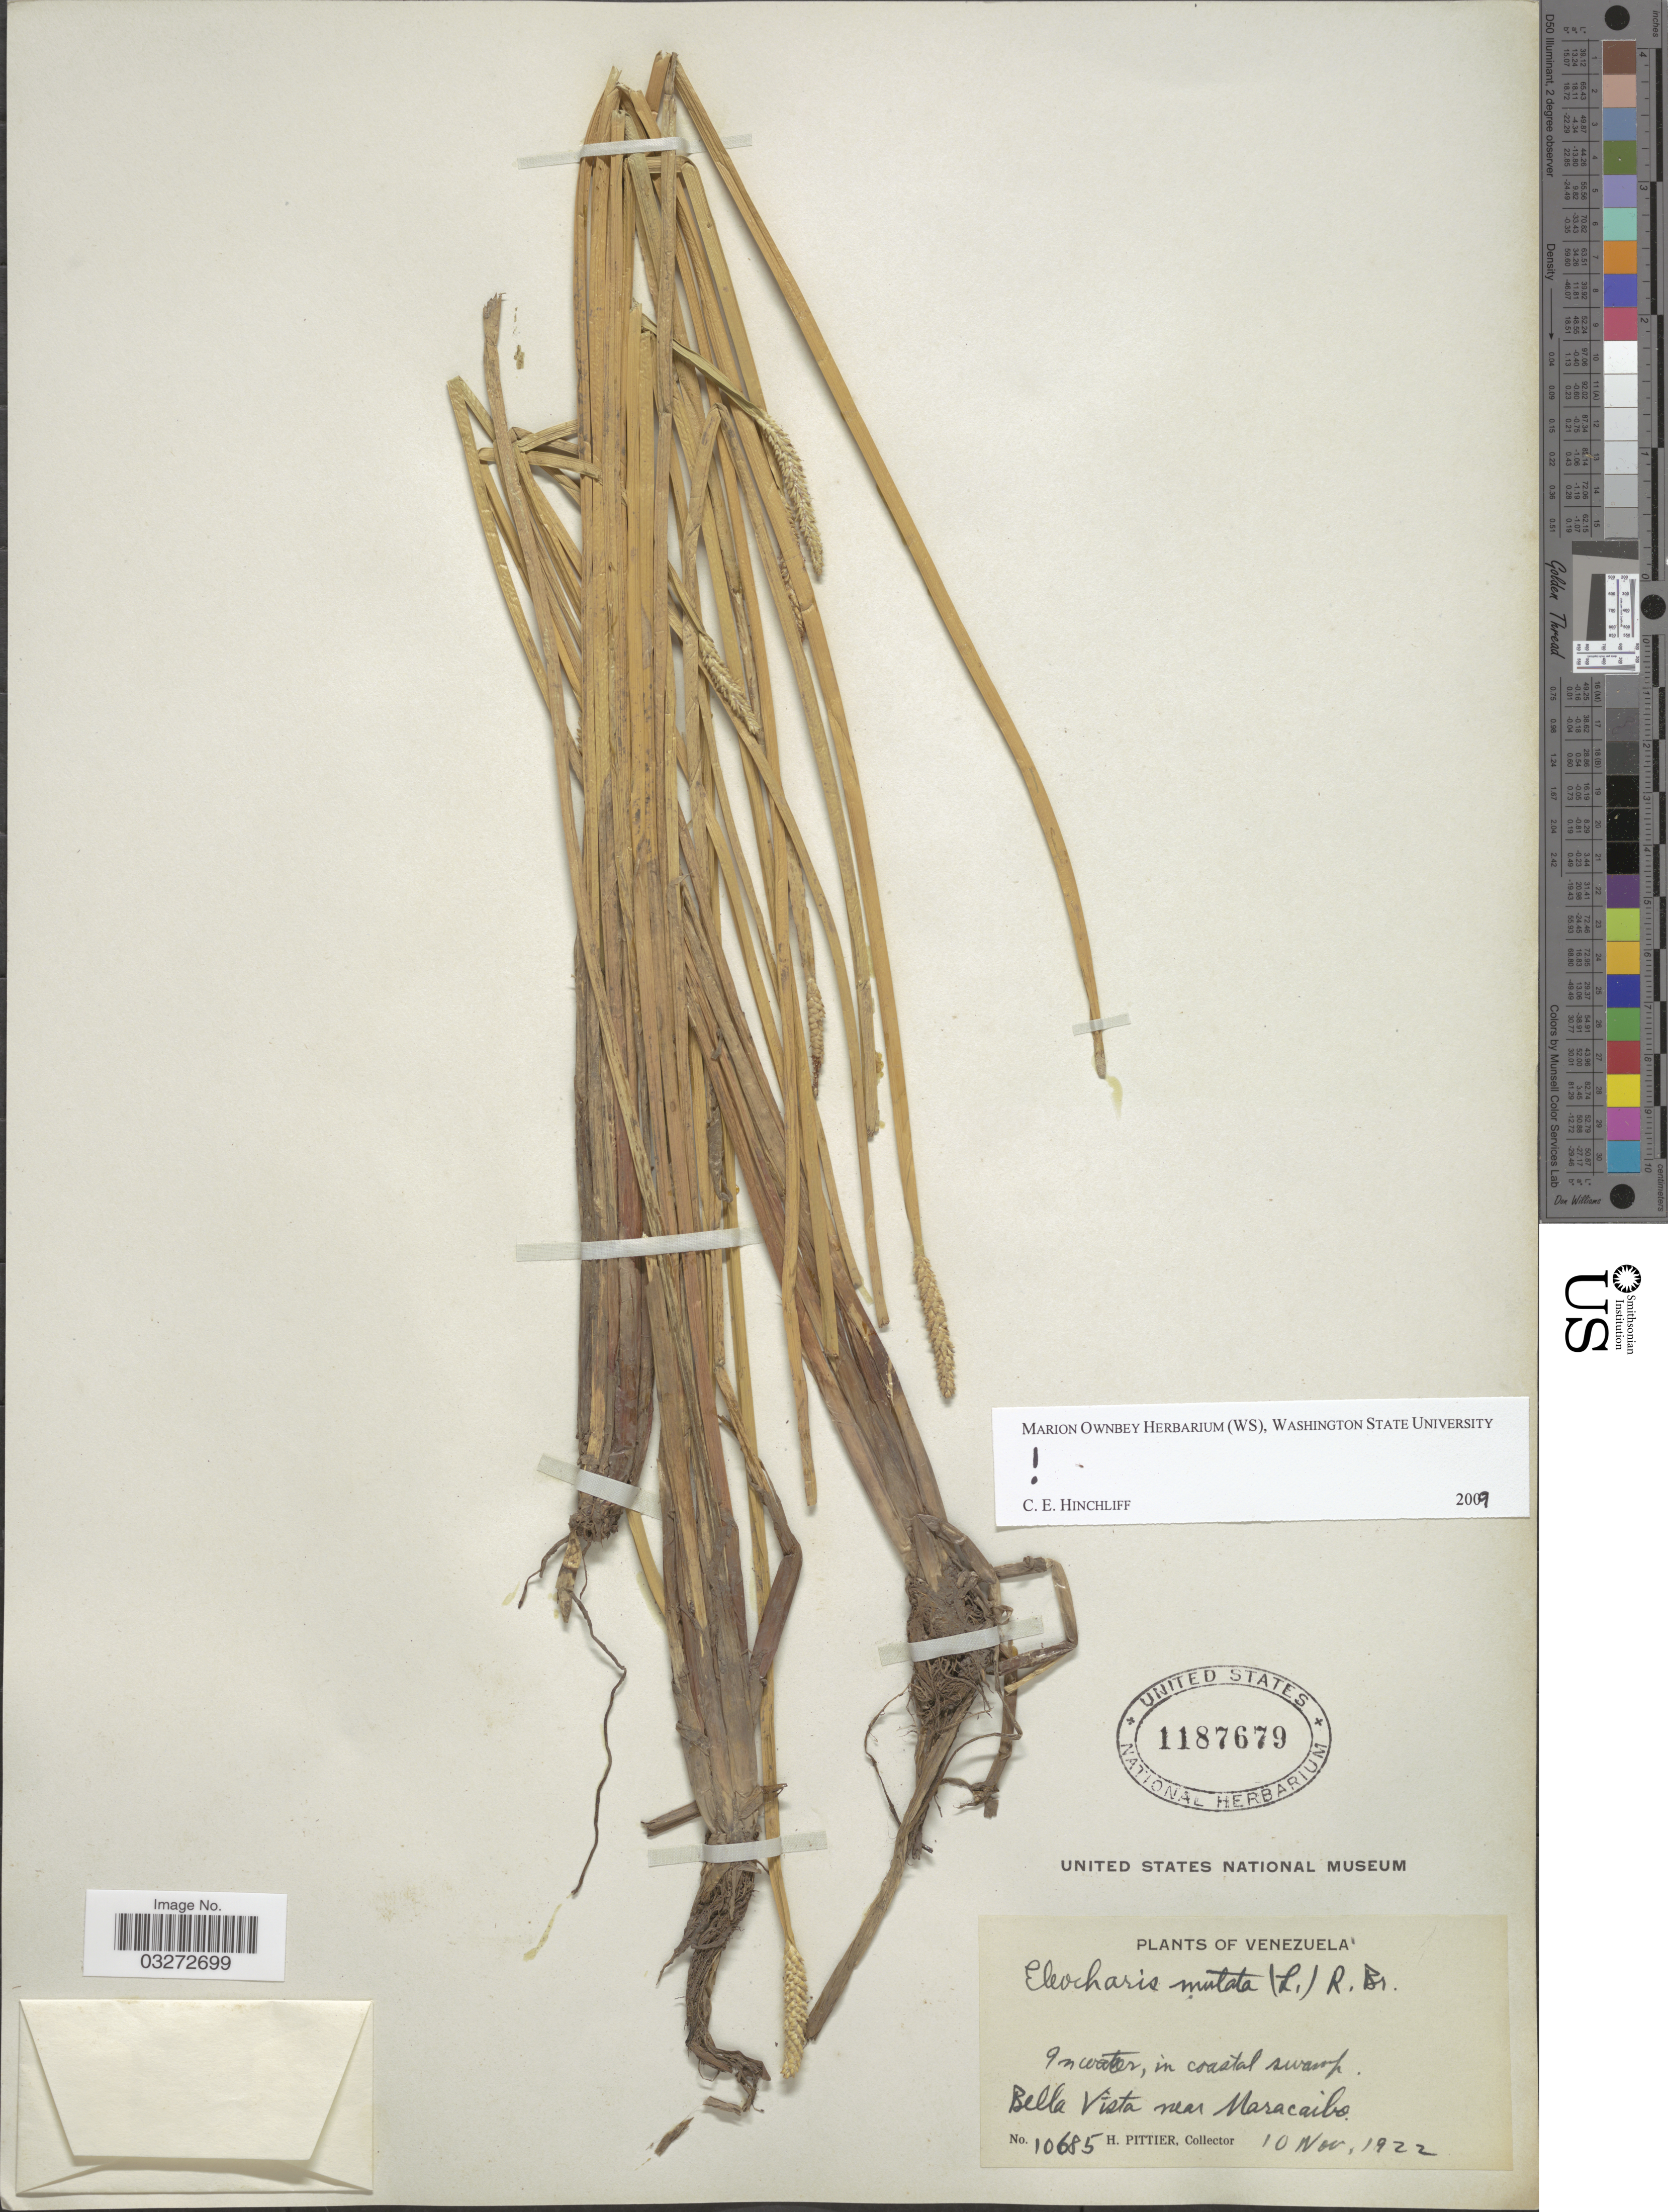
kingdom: Plantae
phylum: Tracheophyta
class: Liliopsida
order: Poales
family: Cyperaceae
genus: Eleocharis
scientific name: Eleocharis mutata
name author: (L.) Roem. & Schult.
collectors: H. F. Pittier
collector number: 10685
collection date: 1922-11-10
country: Venezuela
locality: Bella Vista near Maracaibo.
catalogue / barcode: US 1187679